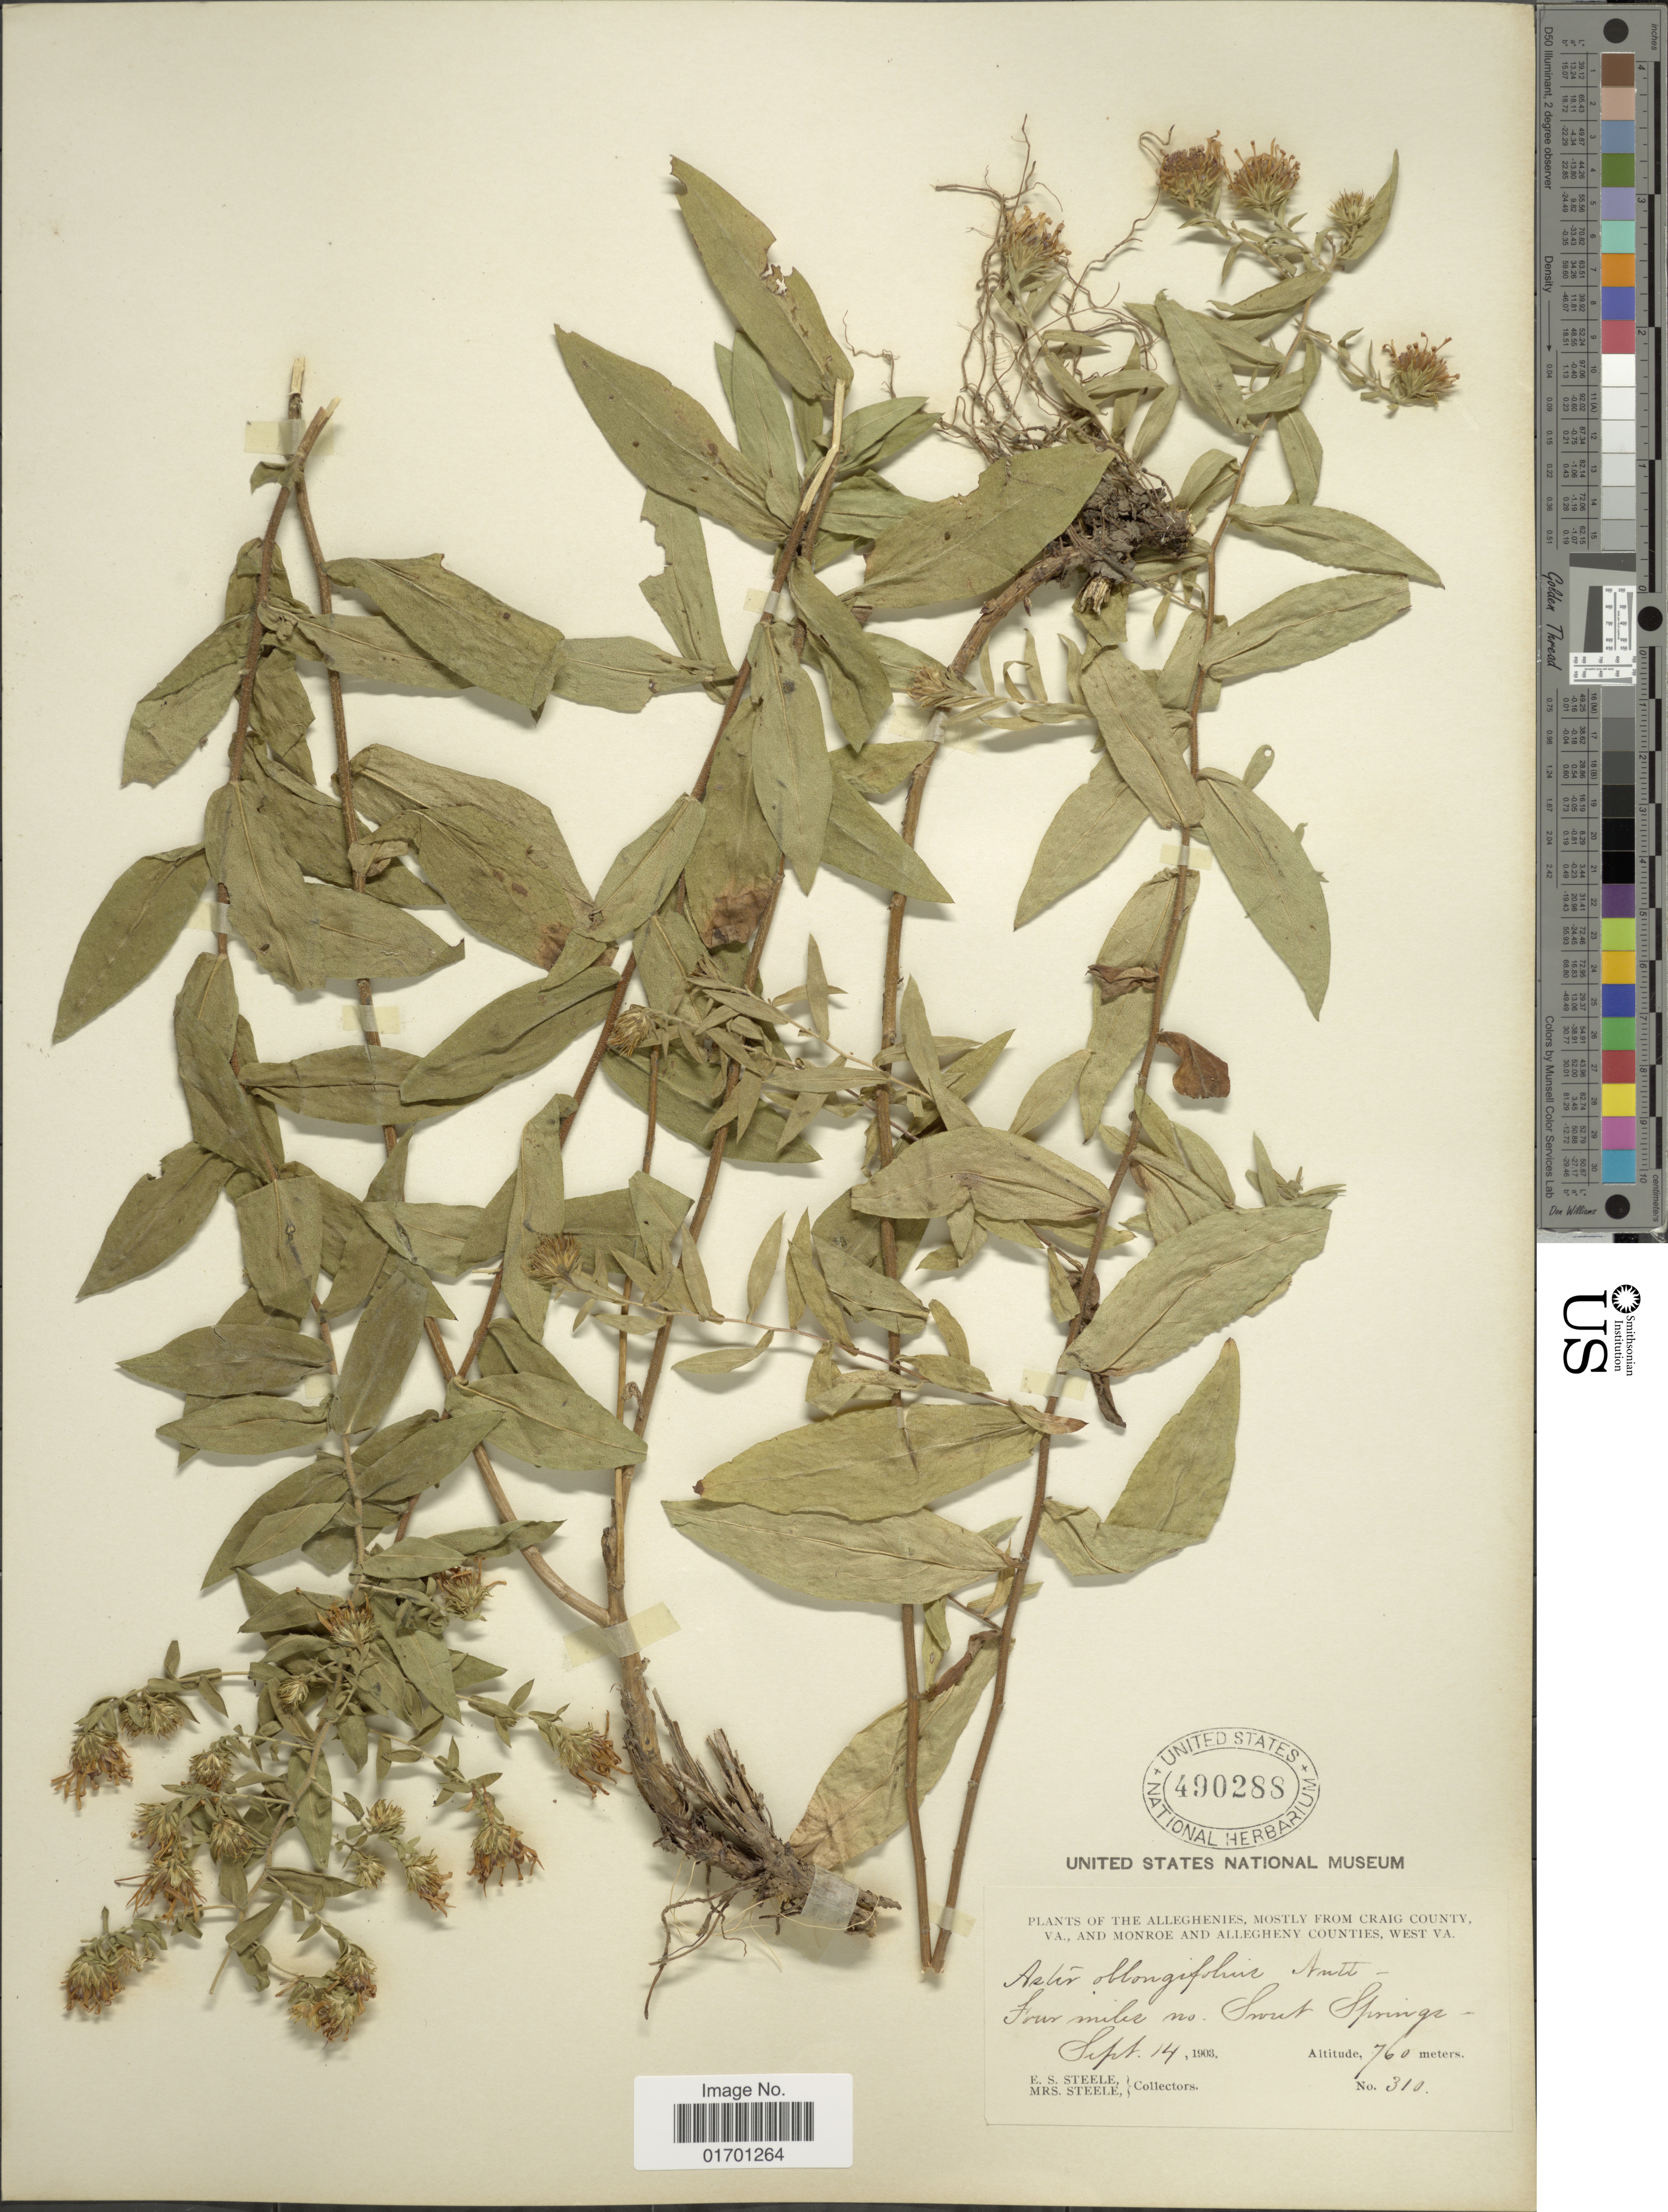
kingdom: Plantae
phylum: Tracheophyta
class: Magnoliopsida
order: Asterales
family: Asteraceae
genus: Symphyotrichum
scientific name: Symphyotrichum oblongifolium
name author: (Nutt.) G.L. Nesom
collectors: E. Steele & Mrs. E. S. Steele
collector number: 310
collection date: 1903-09-14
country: United States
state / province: West Virginia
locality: The Alleghenies, mostly from Craig County Va. And Monroe and Allegheny Counties, West V.A. , four miles no. Sweet Springs.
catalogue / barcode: US 490288